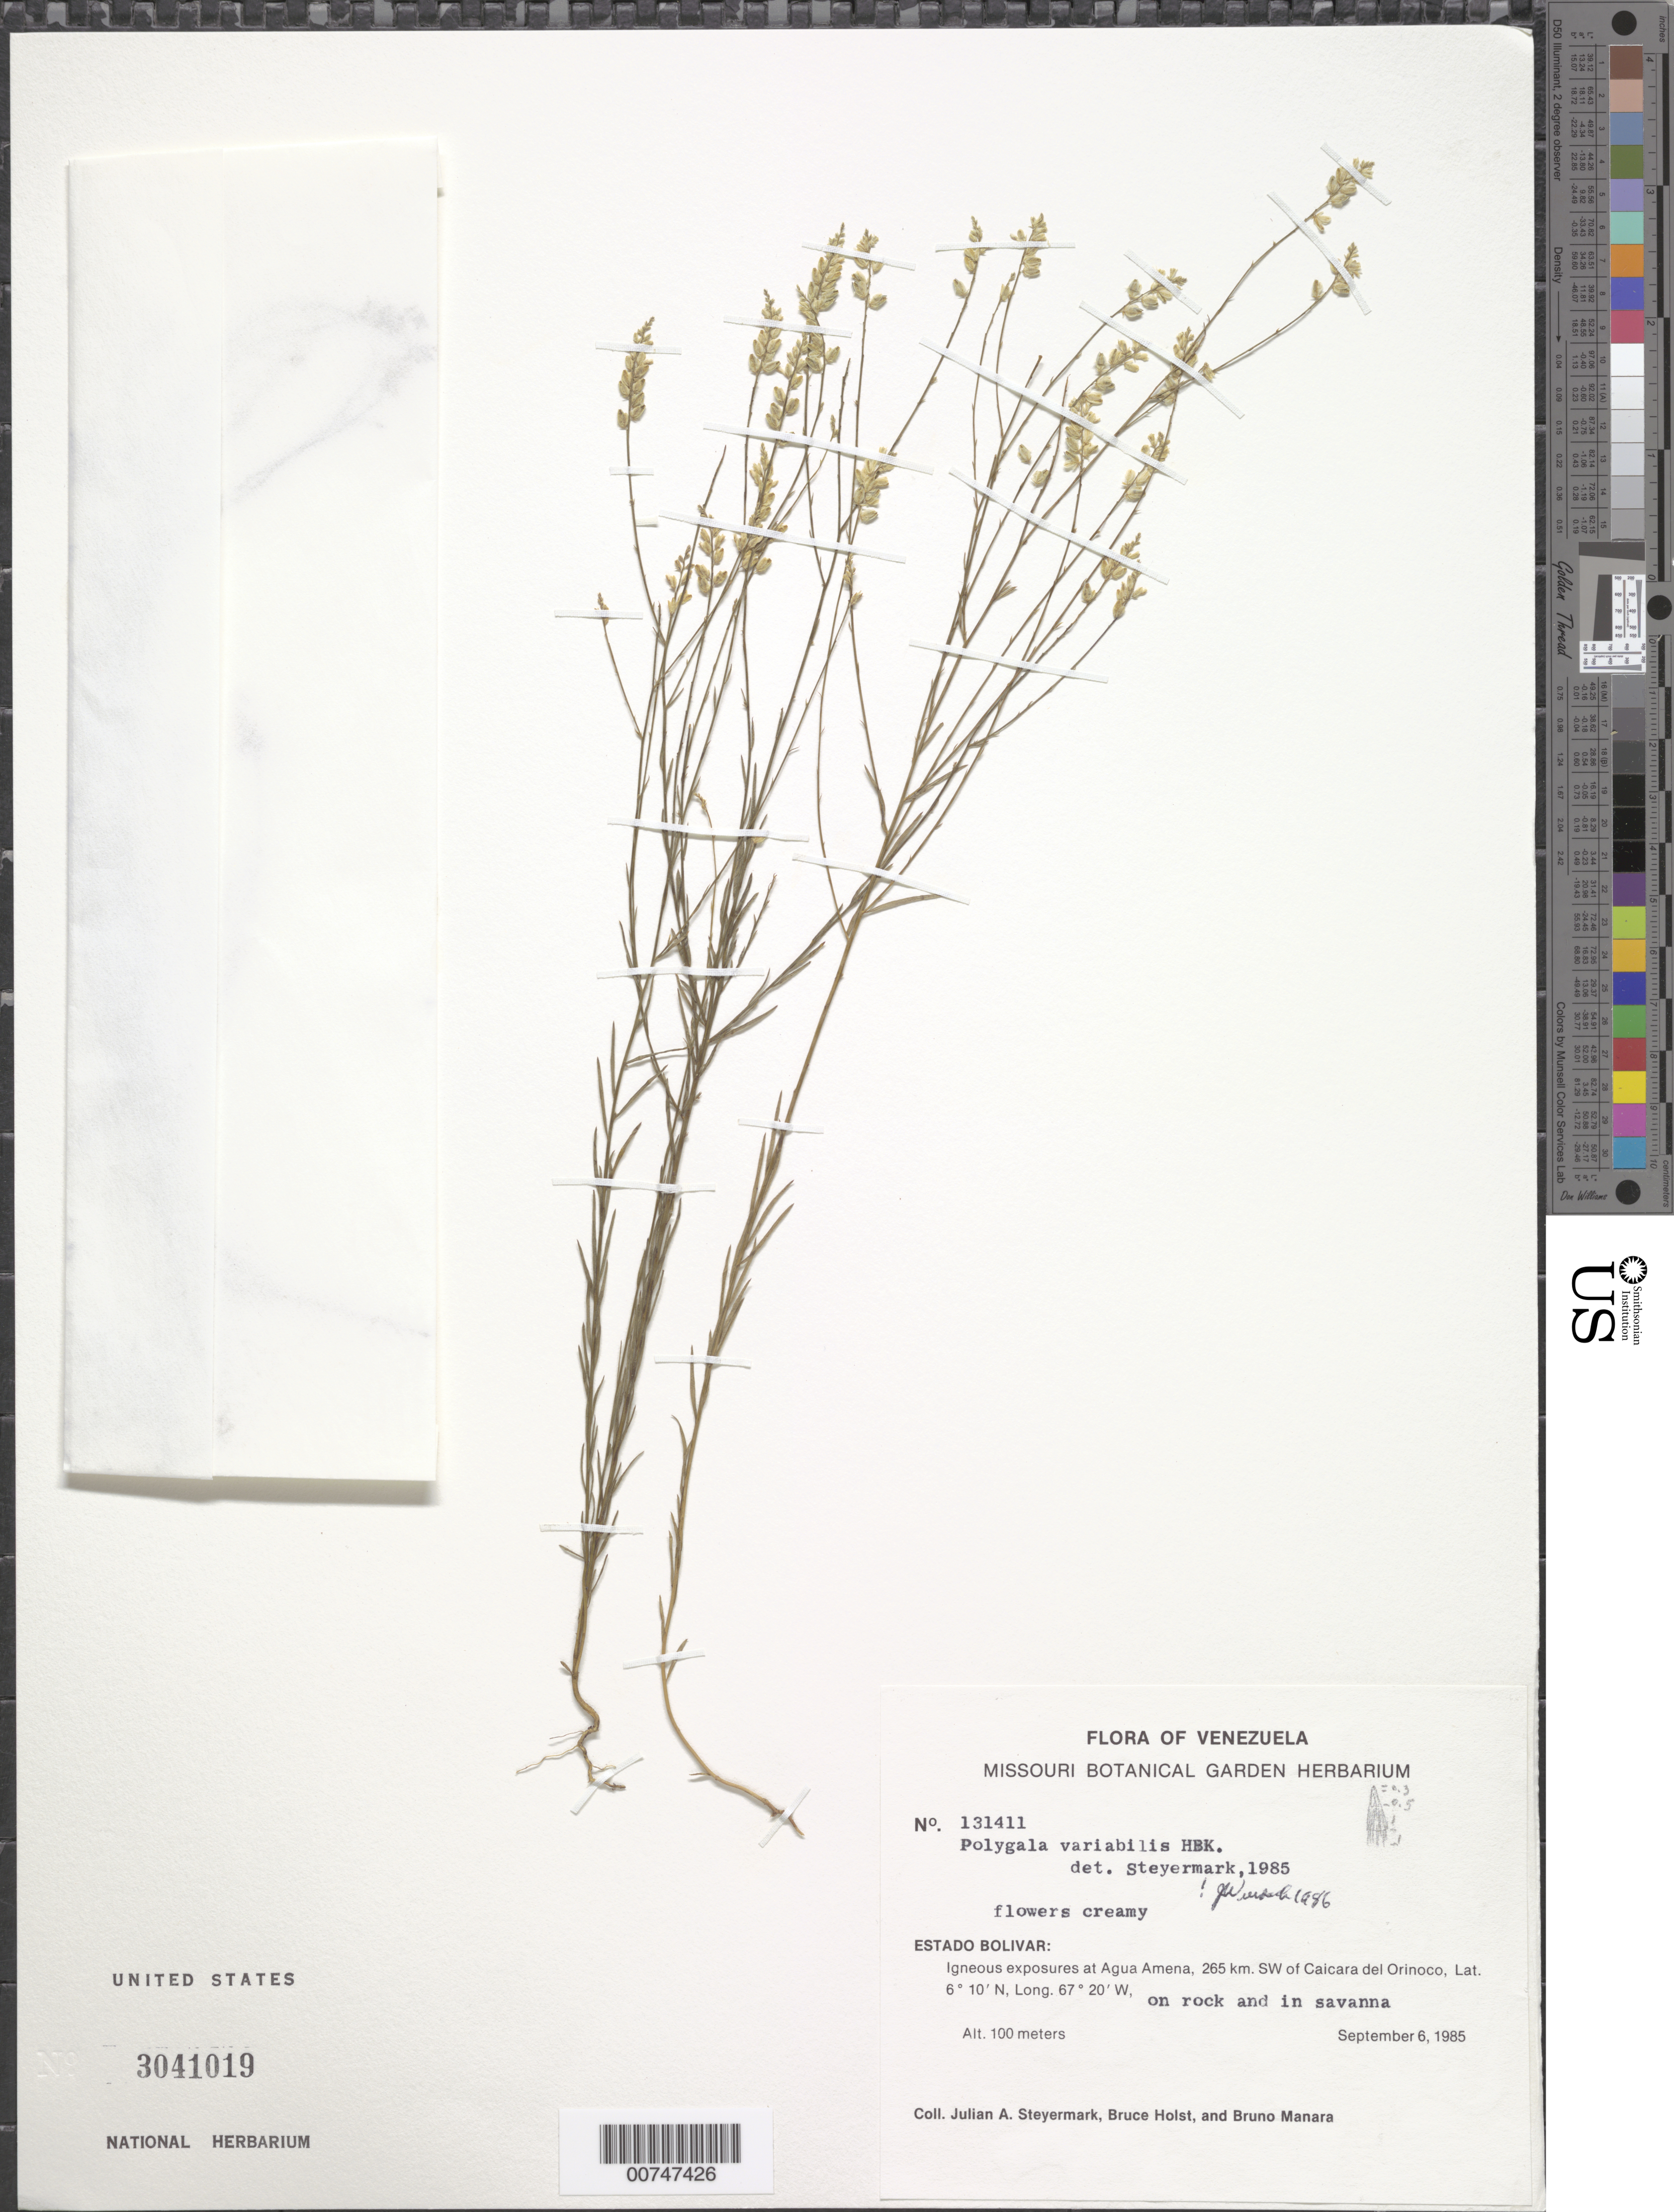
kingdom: Plantae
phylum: Tracheophyta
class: Magnoliopsida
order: Fabales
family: Polygalaceae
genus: Polygala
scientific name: Polygala variabilis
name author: Kunth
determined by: Wurdack, John J., (US), US (UNITED STATES)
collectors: J. Steyermark, B. Holst & B. Manara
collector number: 131411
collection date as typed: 6-Sep-85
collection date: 1985-09-06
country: Venezuela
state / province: Bolívar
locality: Agua Amena, 265 km SW of Caicara del Orinoco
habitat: Igneous exposures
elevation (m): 100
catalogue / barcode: US 3041019